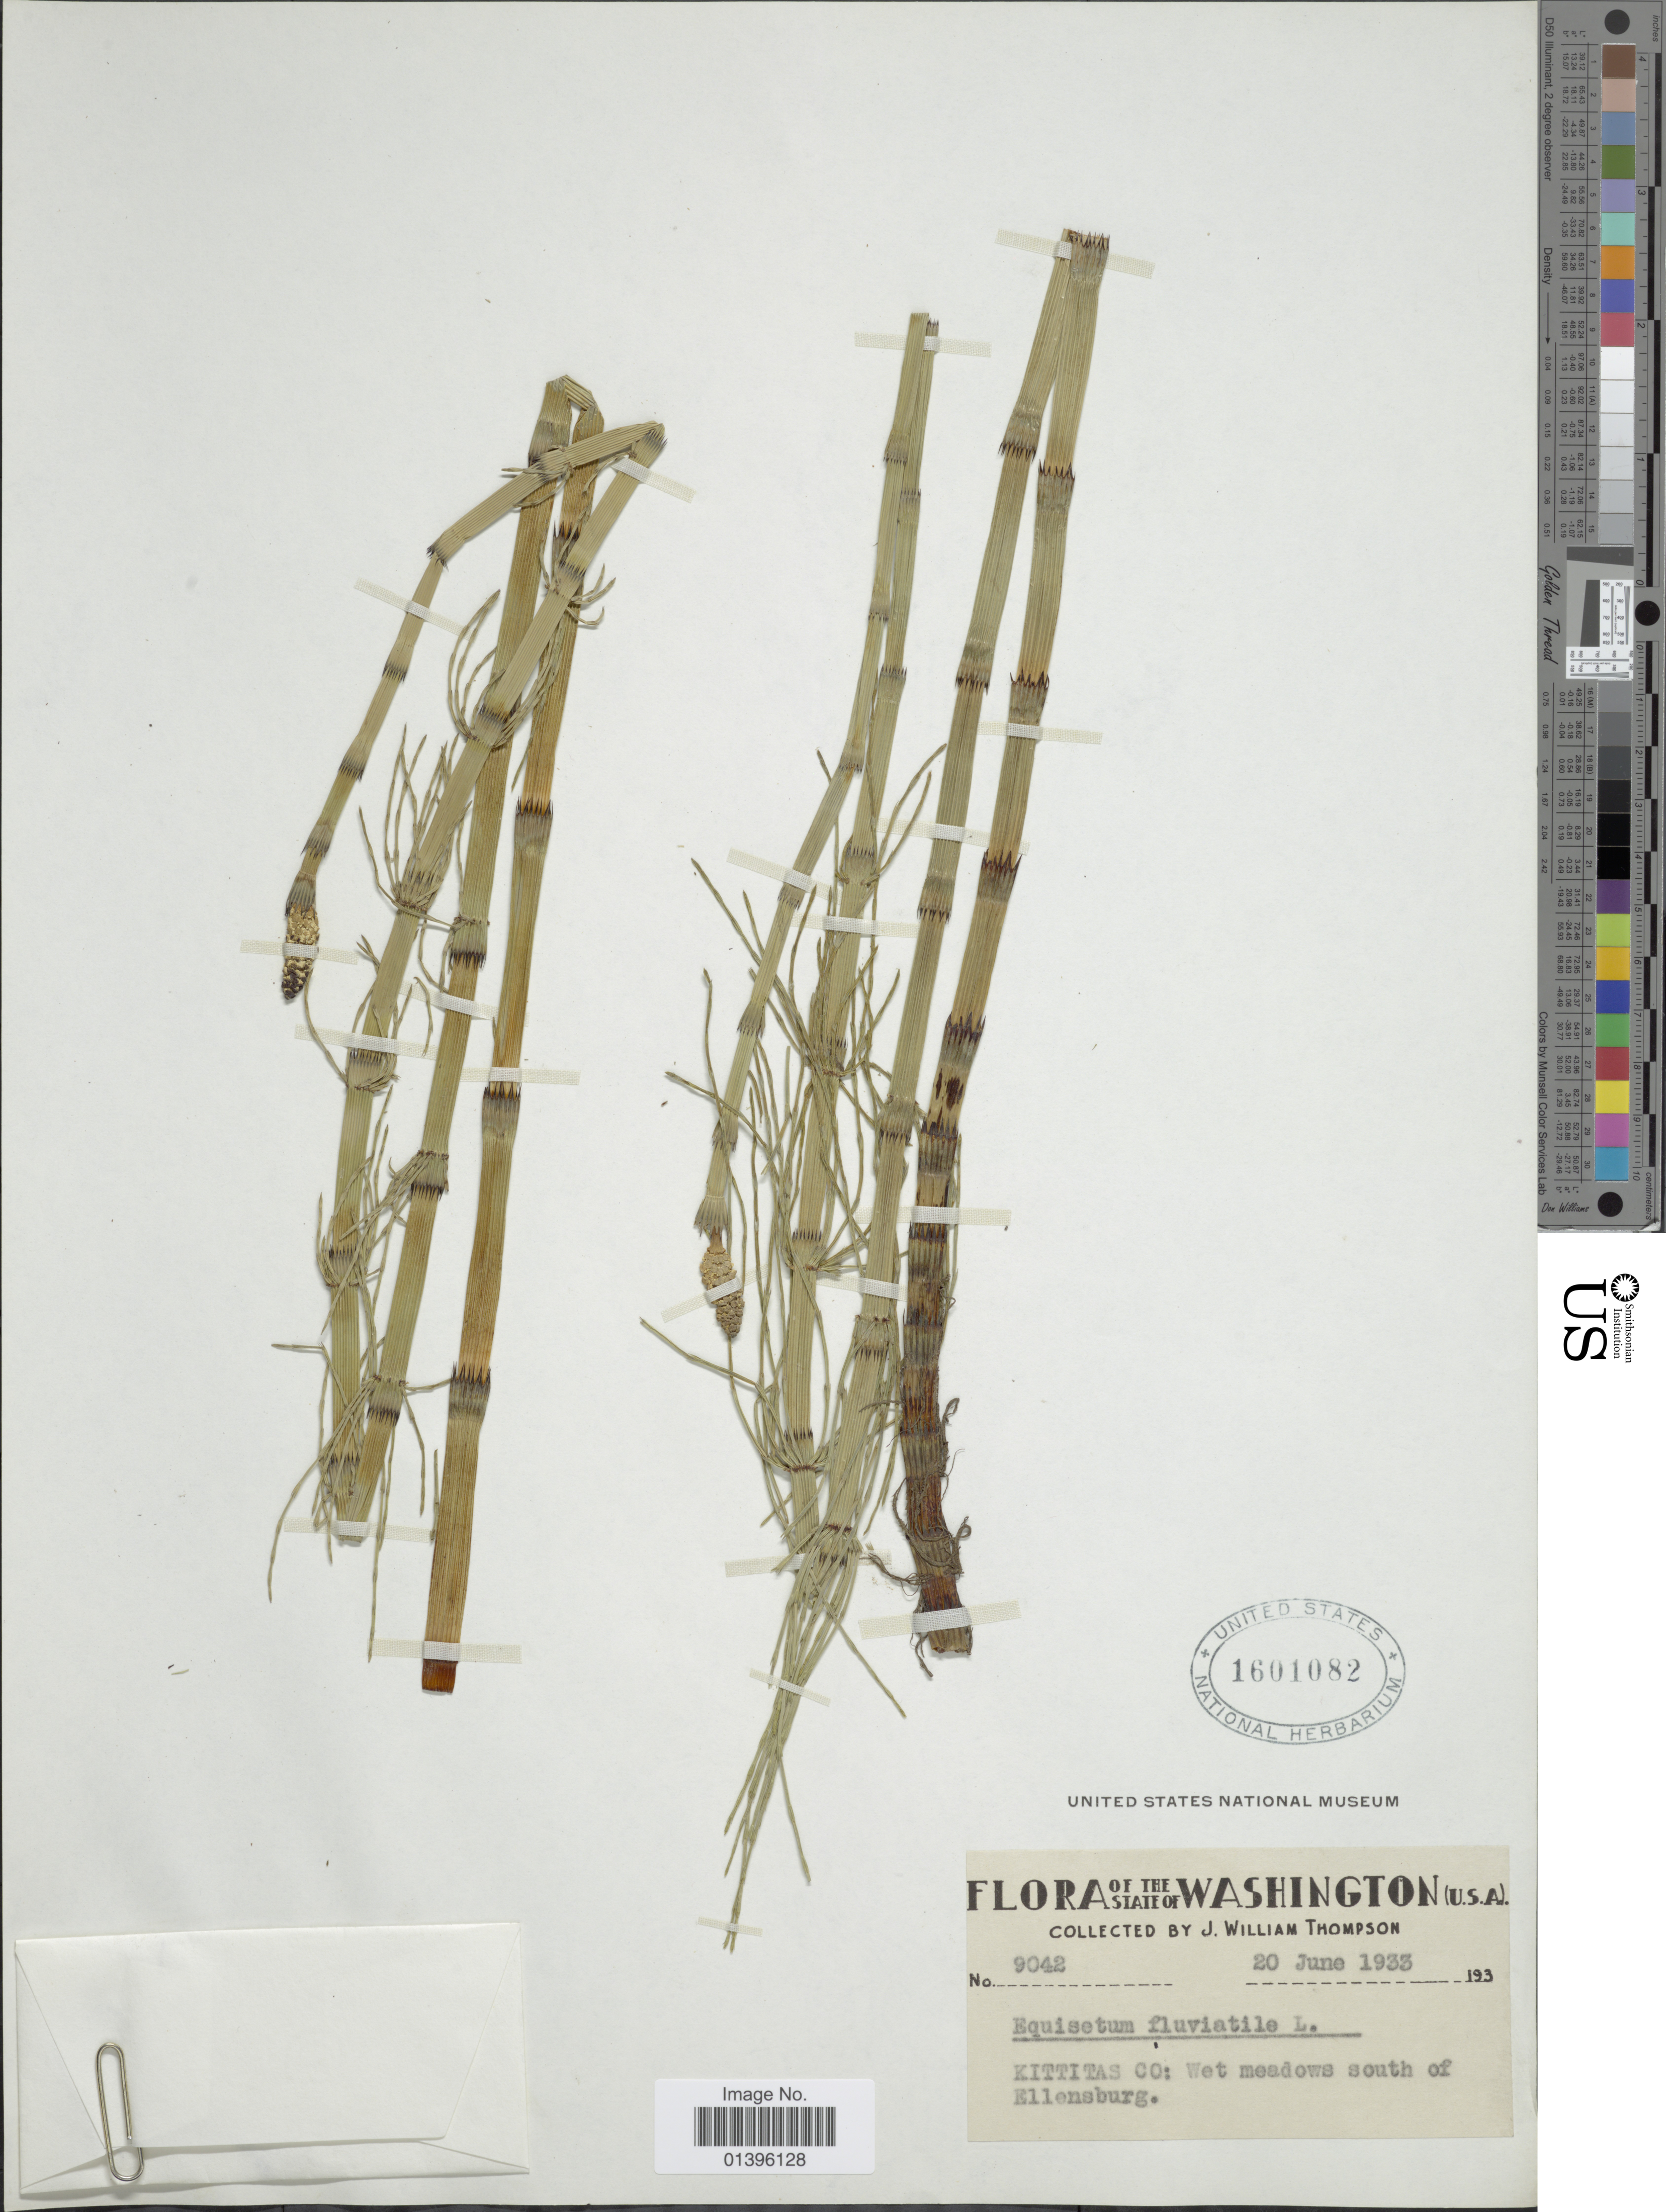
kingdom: Plantae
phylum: Tracheophyta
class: Polypodiopsida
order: Equisetales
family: Equisetaceae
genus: Equisetum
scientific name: Equisetum fluviatile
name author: L.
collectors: J. W. Thompson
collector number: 9042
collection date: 1933-06-20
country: United States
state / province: Washington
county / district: Kittitas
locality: Kittitas Co: Wet meadows south of Ellensburg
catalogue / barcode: US 1601082